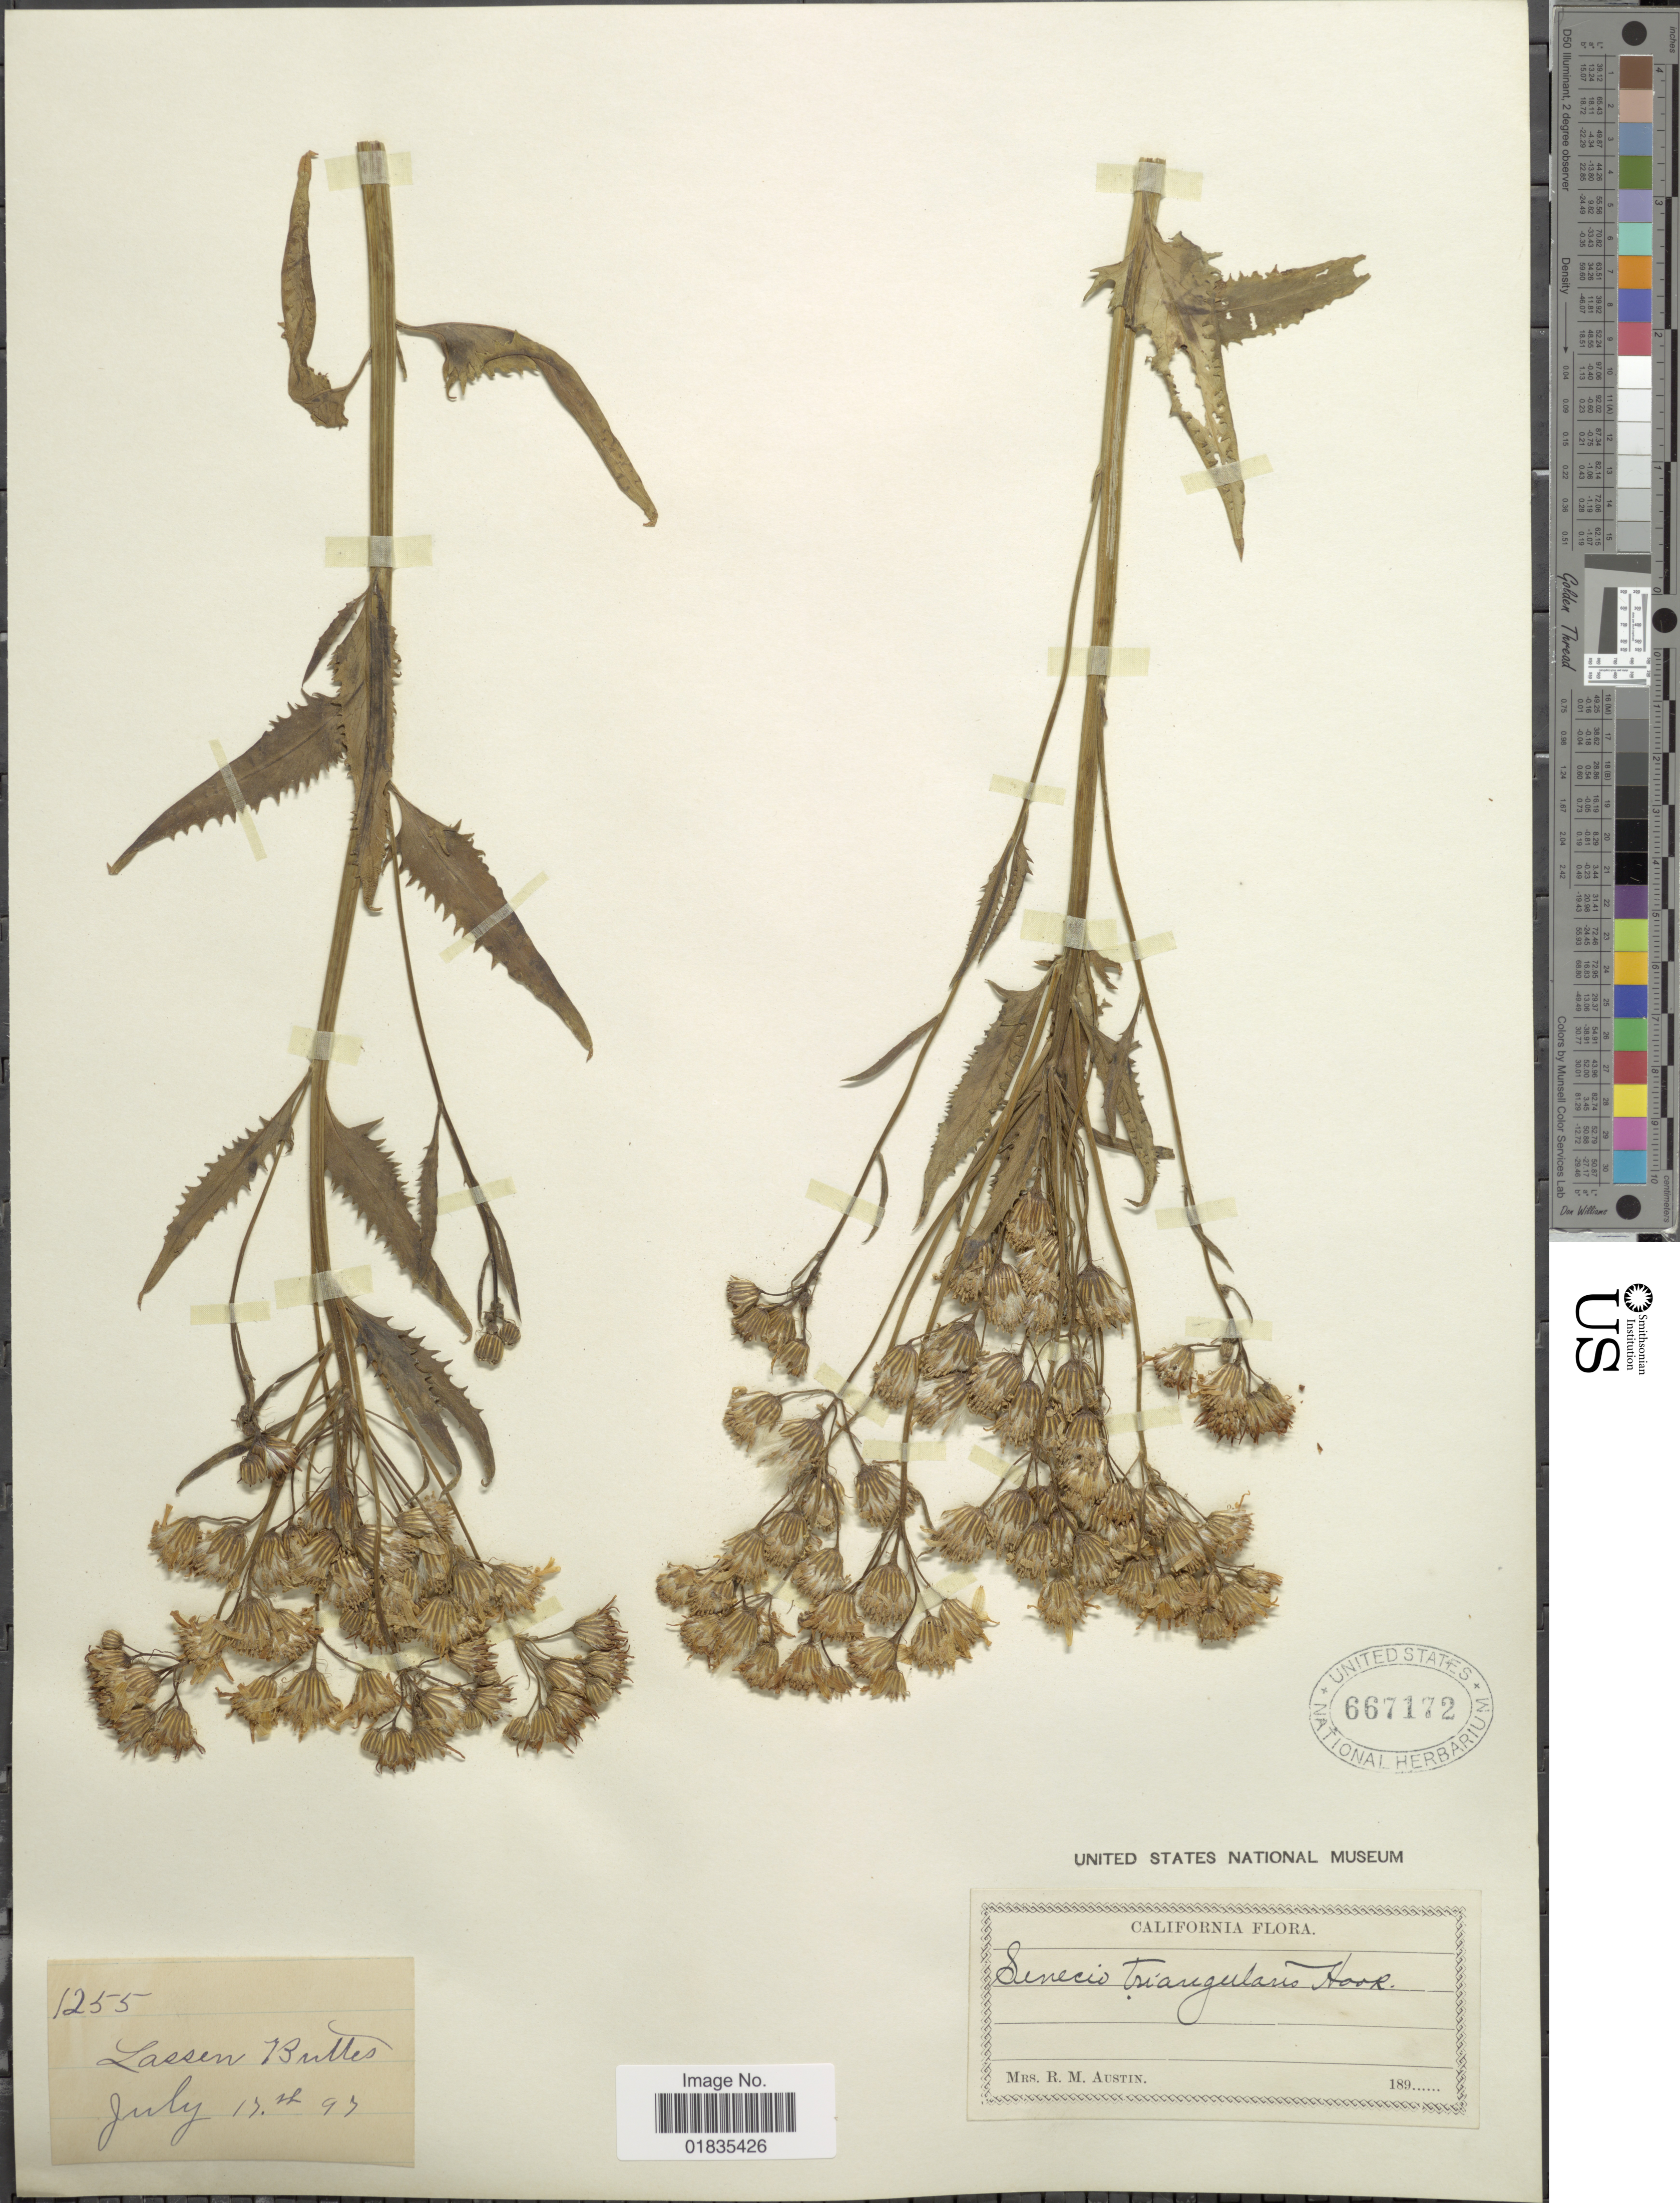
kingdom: Plantae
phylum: Tracheophyta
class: Magnoliopsida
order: Asterales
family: Asteraceae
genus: Senecio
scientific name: Senecio triangularis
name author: Hook.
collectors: R. Austin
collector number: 1255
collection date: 1893-07-13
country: United States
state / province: California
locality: Lassen Buttes.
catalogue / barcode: US 667172